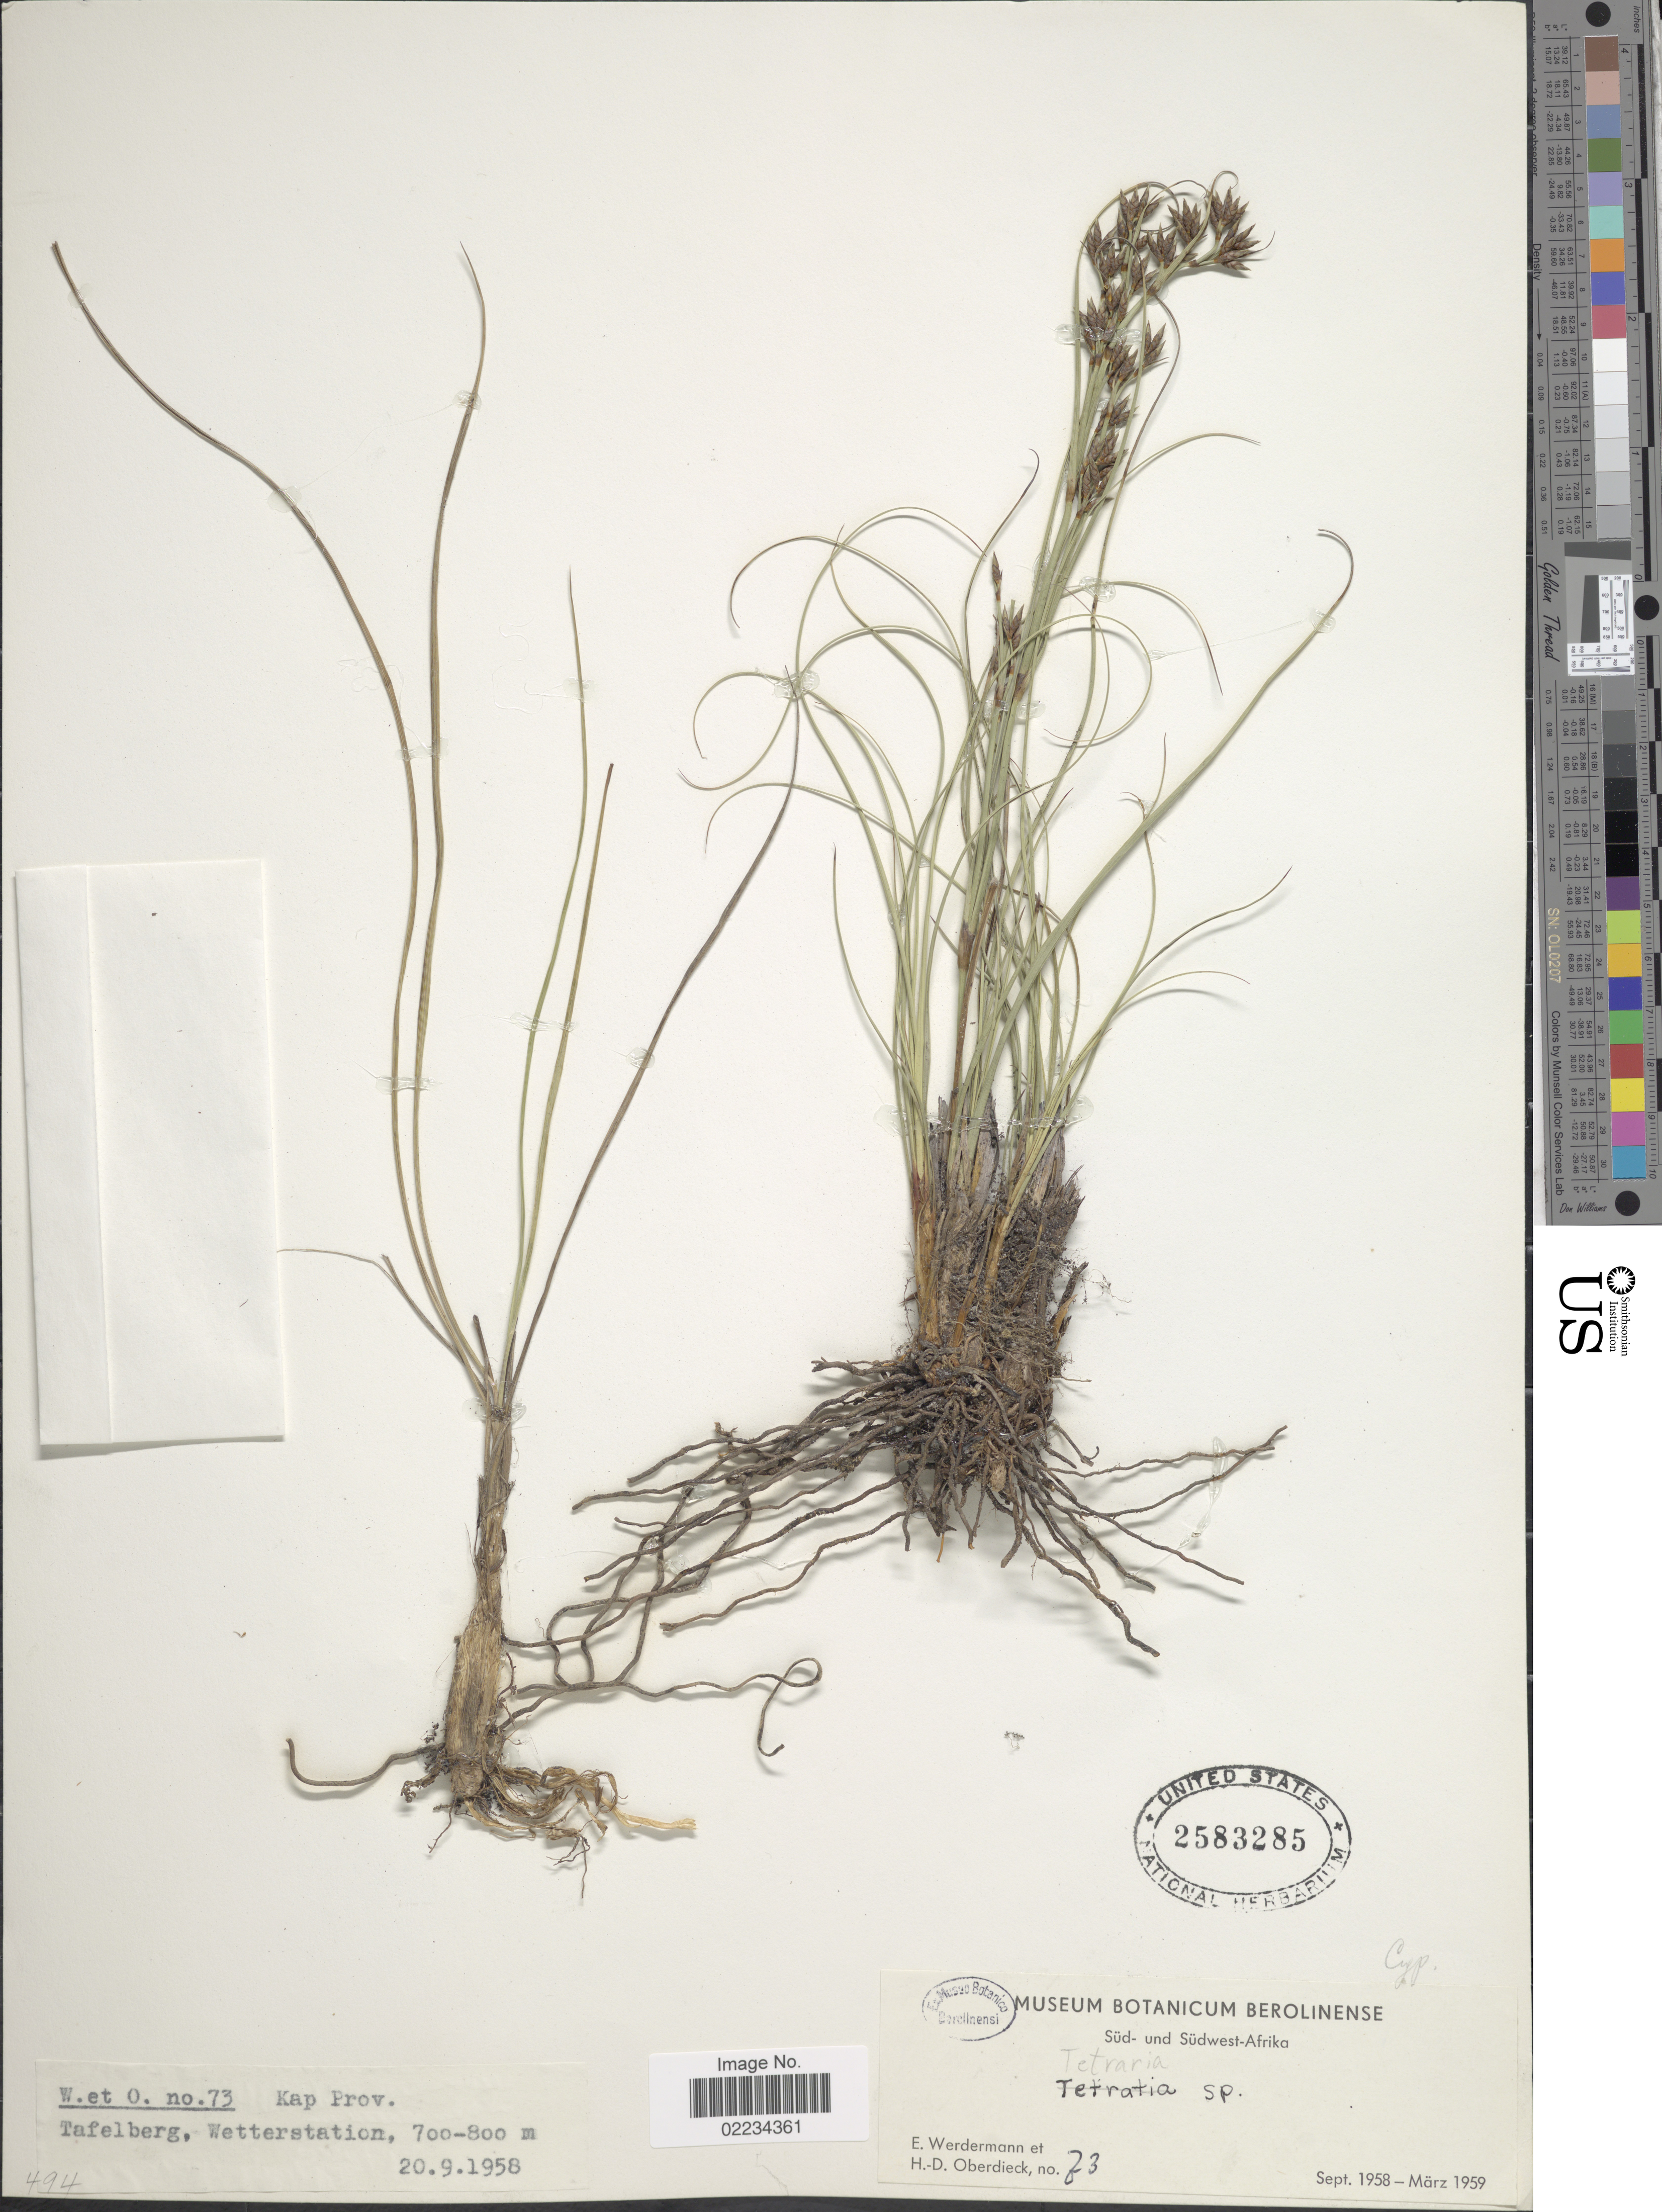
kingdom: Plantae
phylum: Tracheophyta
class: Liliopsida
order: Poales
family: Cyperaceae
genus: Tetraria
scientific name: Tetraria microstachys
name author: (Vahl) H. Pfeiff.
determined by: Strong, Mark T., (BOT), Smithsonian Institution - National Museum of Natural History (UNITED STATES)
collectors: E. Werdermann & H. Oberdieck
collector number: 73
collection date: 1958-09-20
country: South Africa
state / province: Western Cape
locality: Kap Prov. Tafelberg, Wetterstation, Süd- und Südwest-Afrika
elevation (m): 700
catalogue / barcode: US 2583285